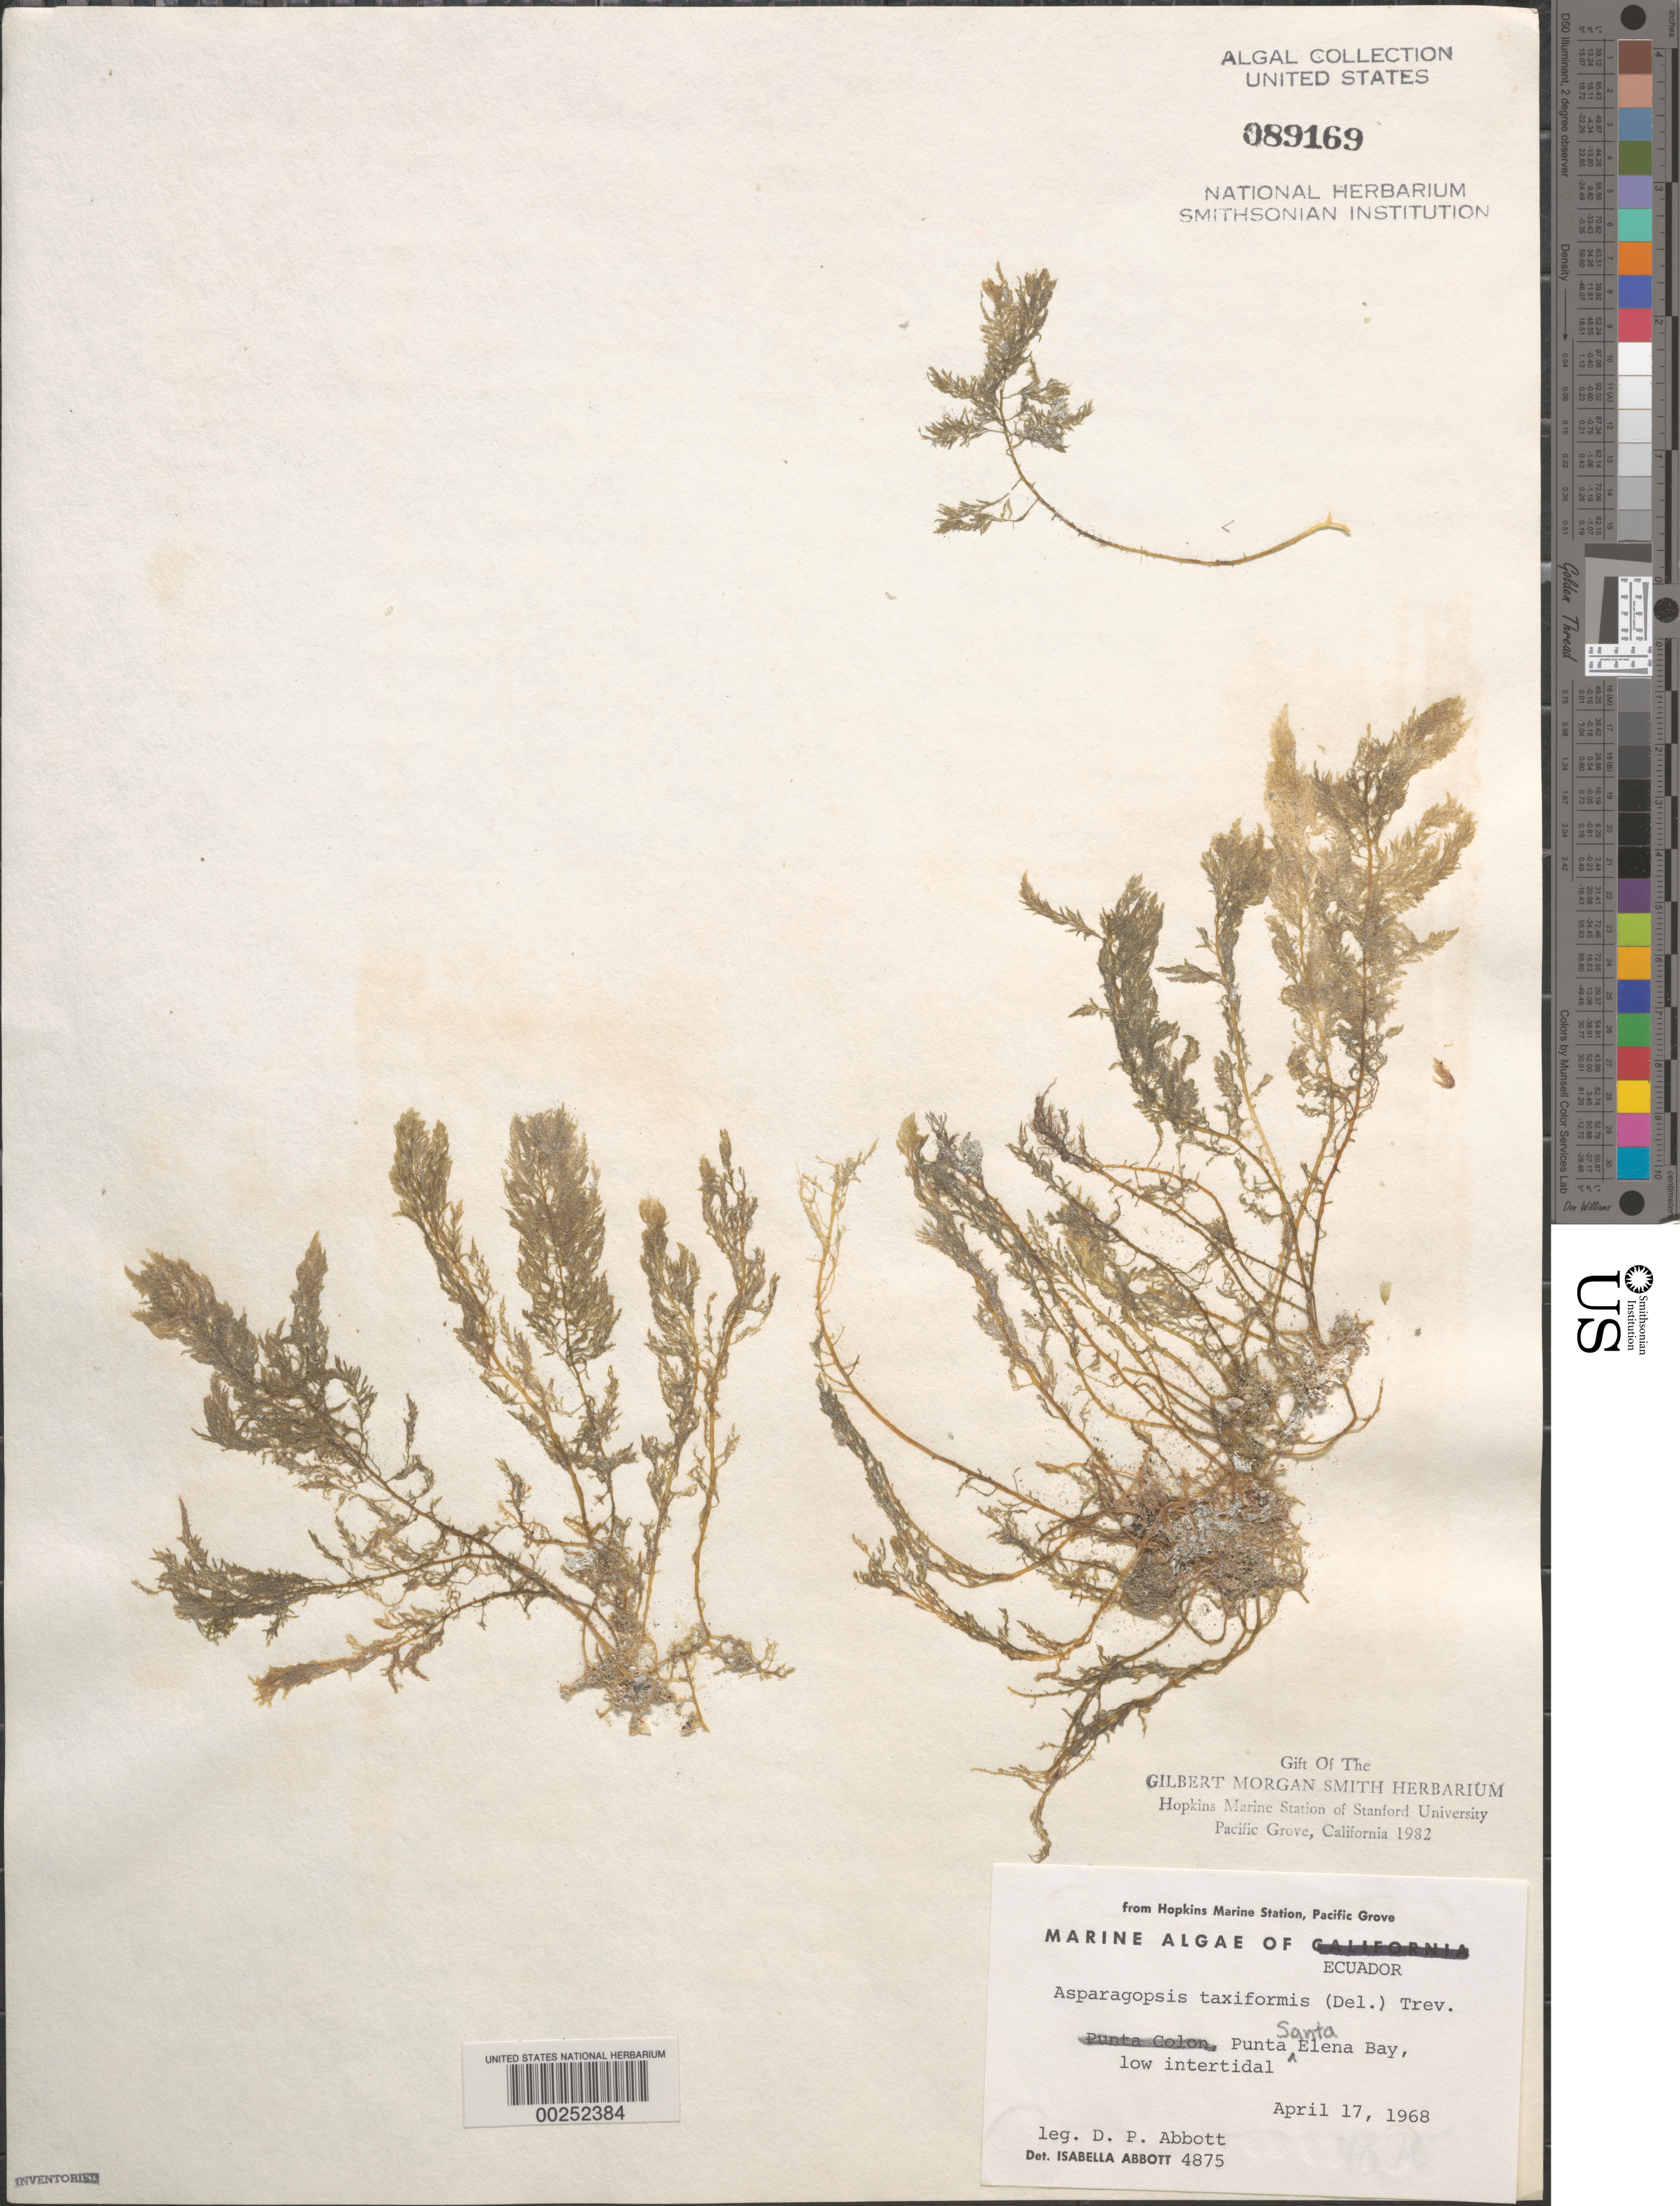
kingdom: Plantae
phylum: Rhodophyta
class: Florideophyceae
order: Bonnemaisoniales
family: Bonnemaisoniaceae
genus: Asparagopsis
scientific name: Asparagopsis taxiformis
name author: (Delile) Trevis.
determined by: Abbott, Isabella A.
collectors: D. P. Abbott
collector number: IAA 4875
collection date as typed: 17 Apr 1968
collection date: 1968-04-17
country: Ecuador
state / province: Guayas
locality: Punta Santa Elena Bay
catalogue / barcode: US 89169